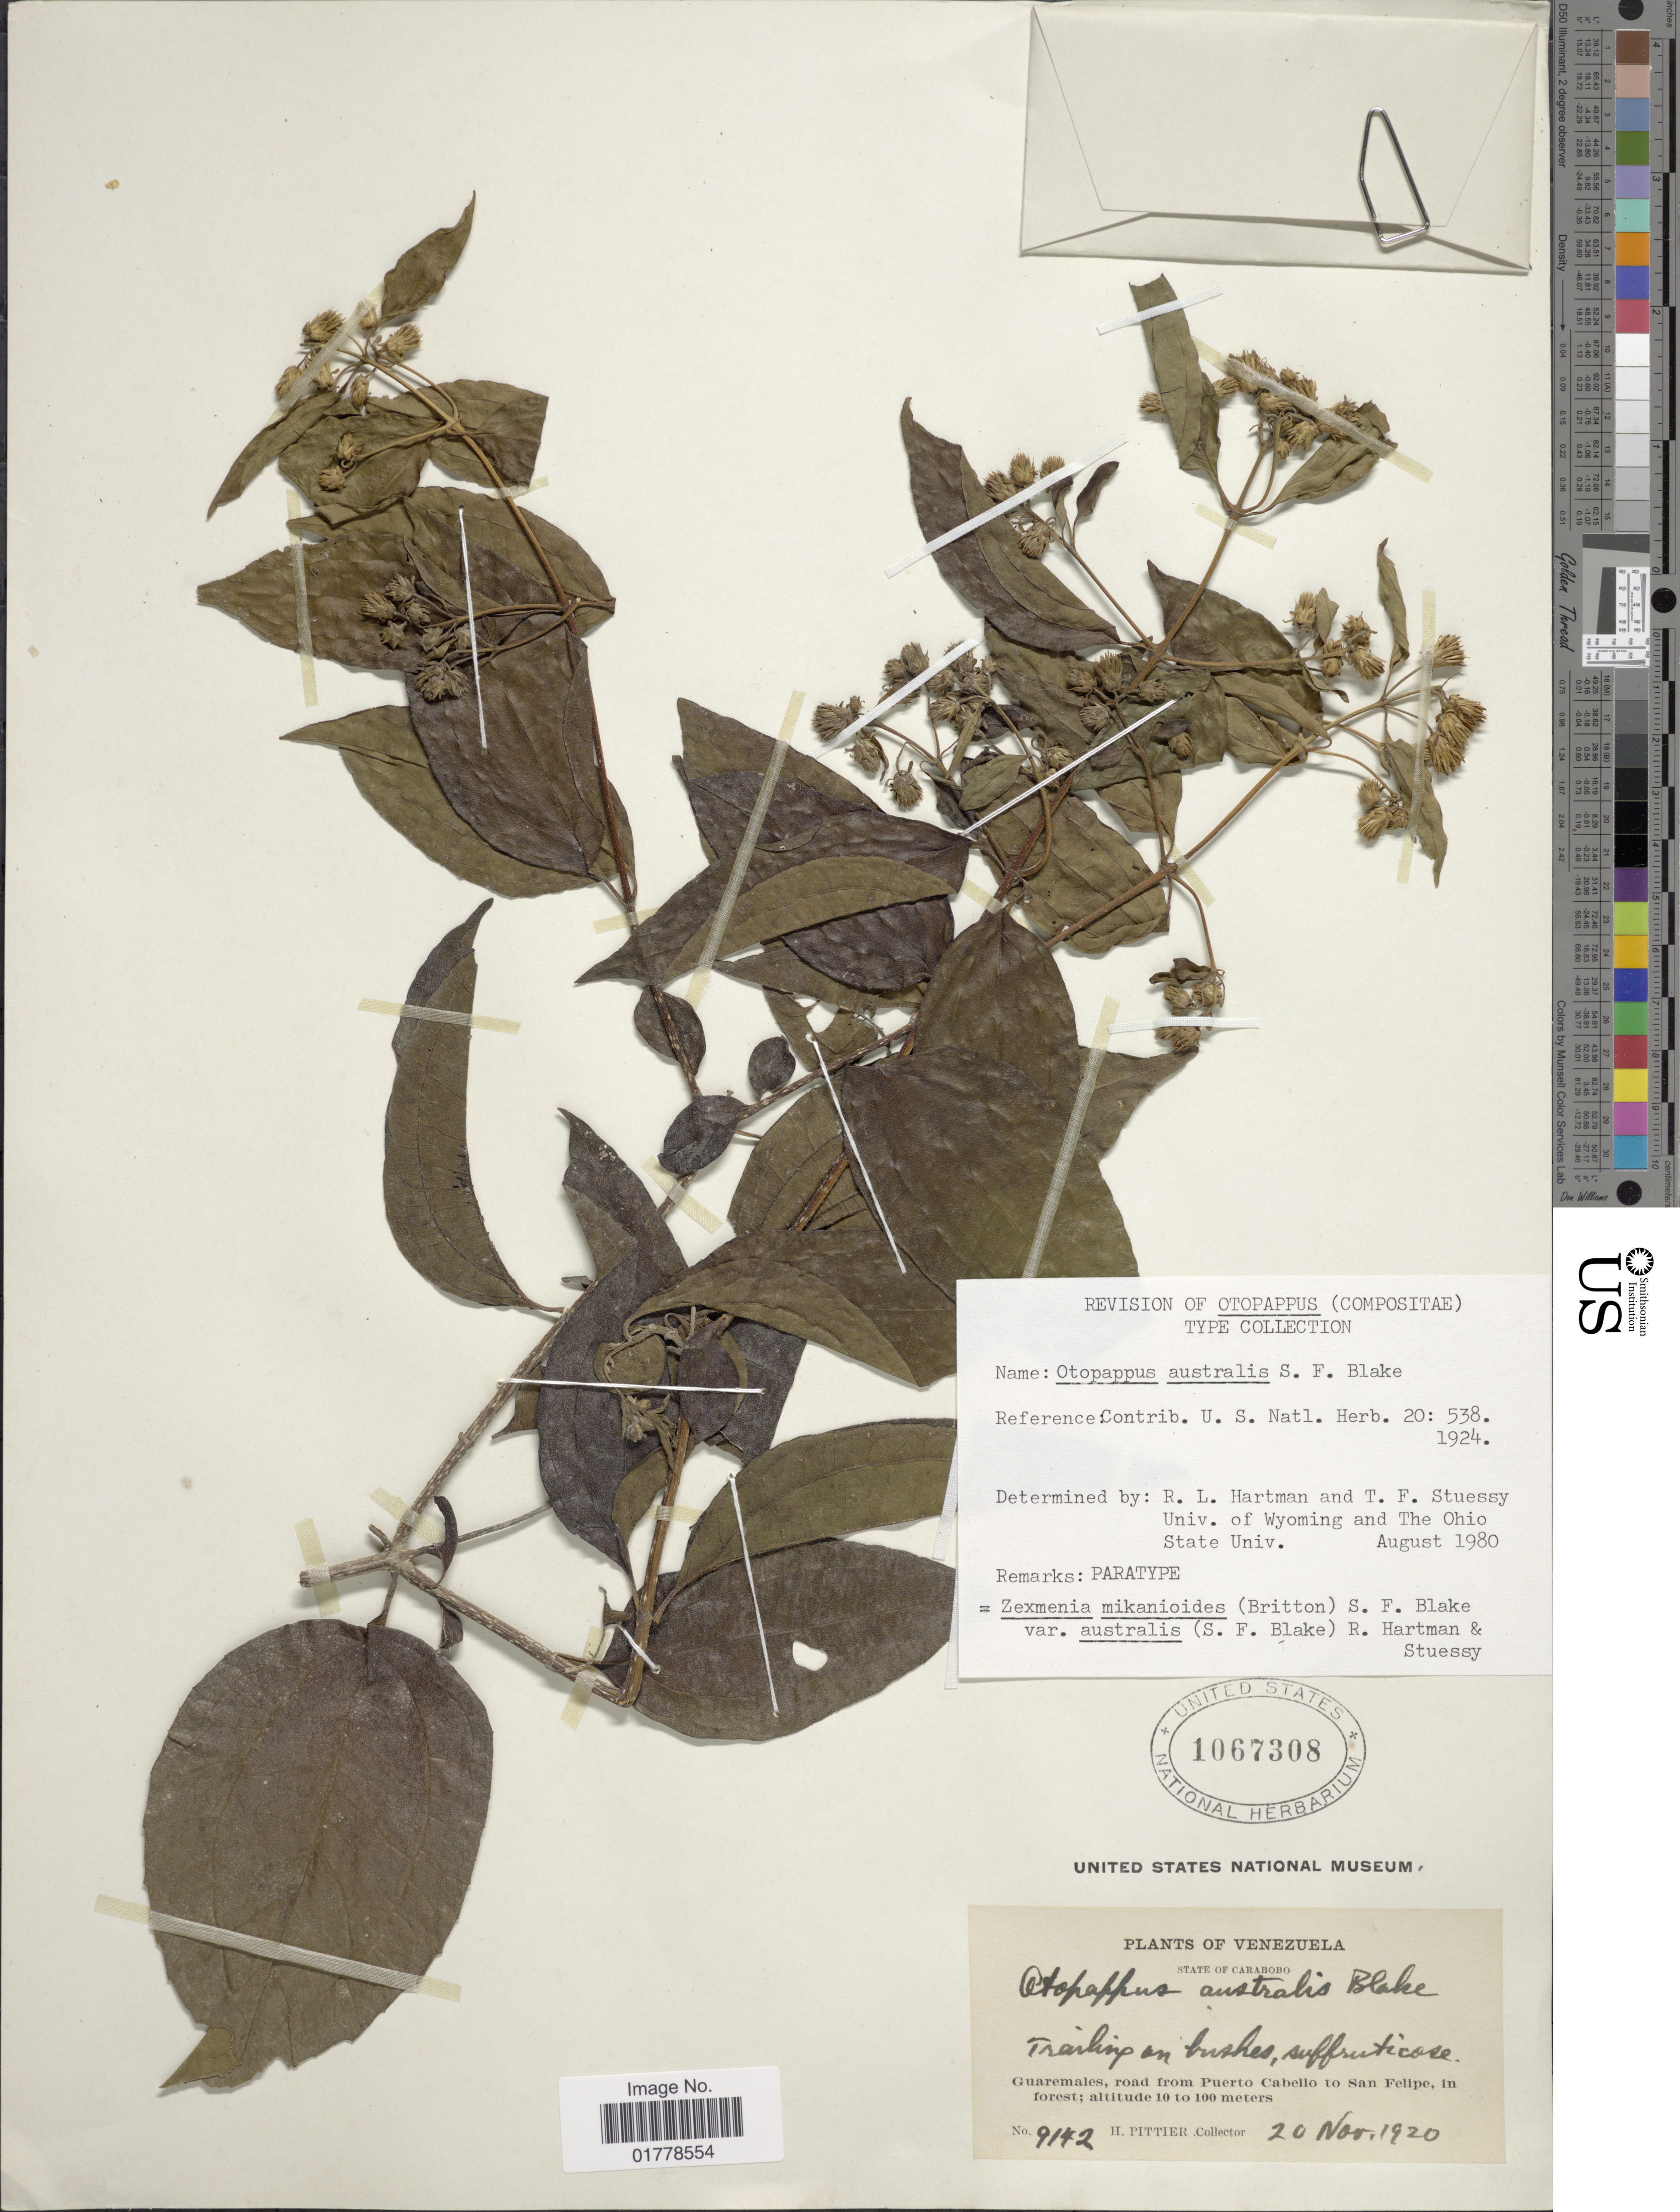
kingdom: Plantae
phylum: Tracheophyta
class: Magnoliopsida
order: Asterales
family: Asteraceae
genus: Oblivia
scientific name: Oblivia mikanioides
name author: (Britton) Strother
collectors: H. F. Pittier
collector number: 9142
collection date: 1920-11-20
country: Venezuela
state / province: Carabobo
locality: State of Carabobo. Guaremales, road from Puerto Cabello to San Felipe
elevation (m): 10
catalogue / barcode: US 1067308